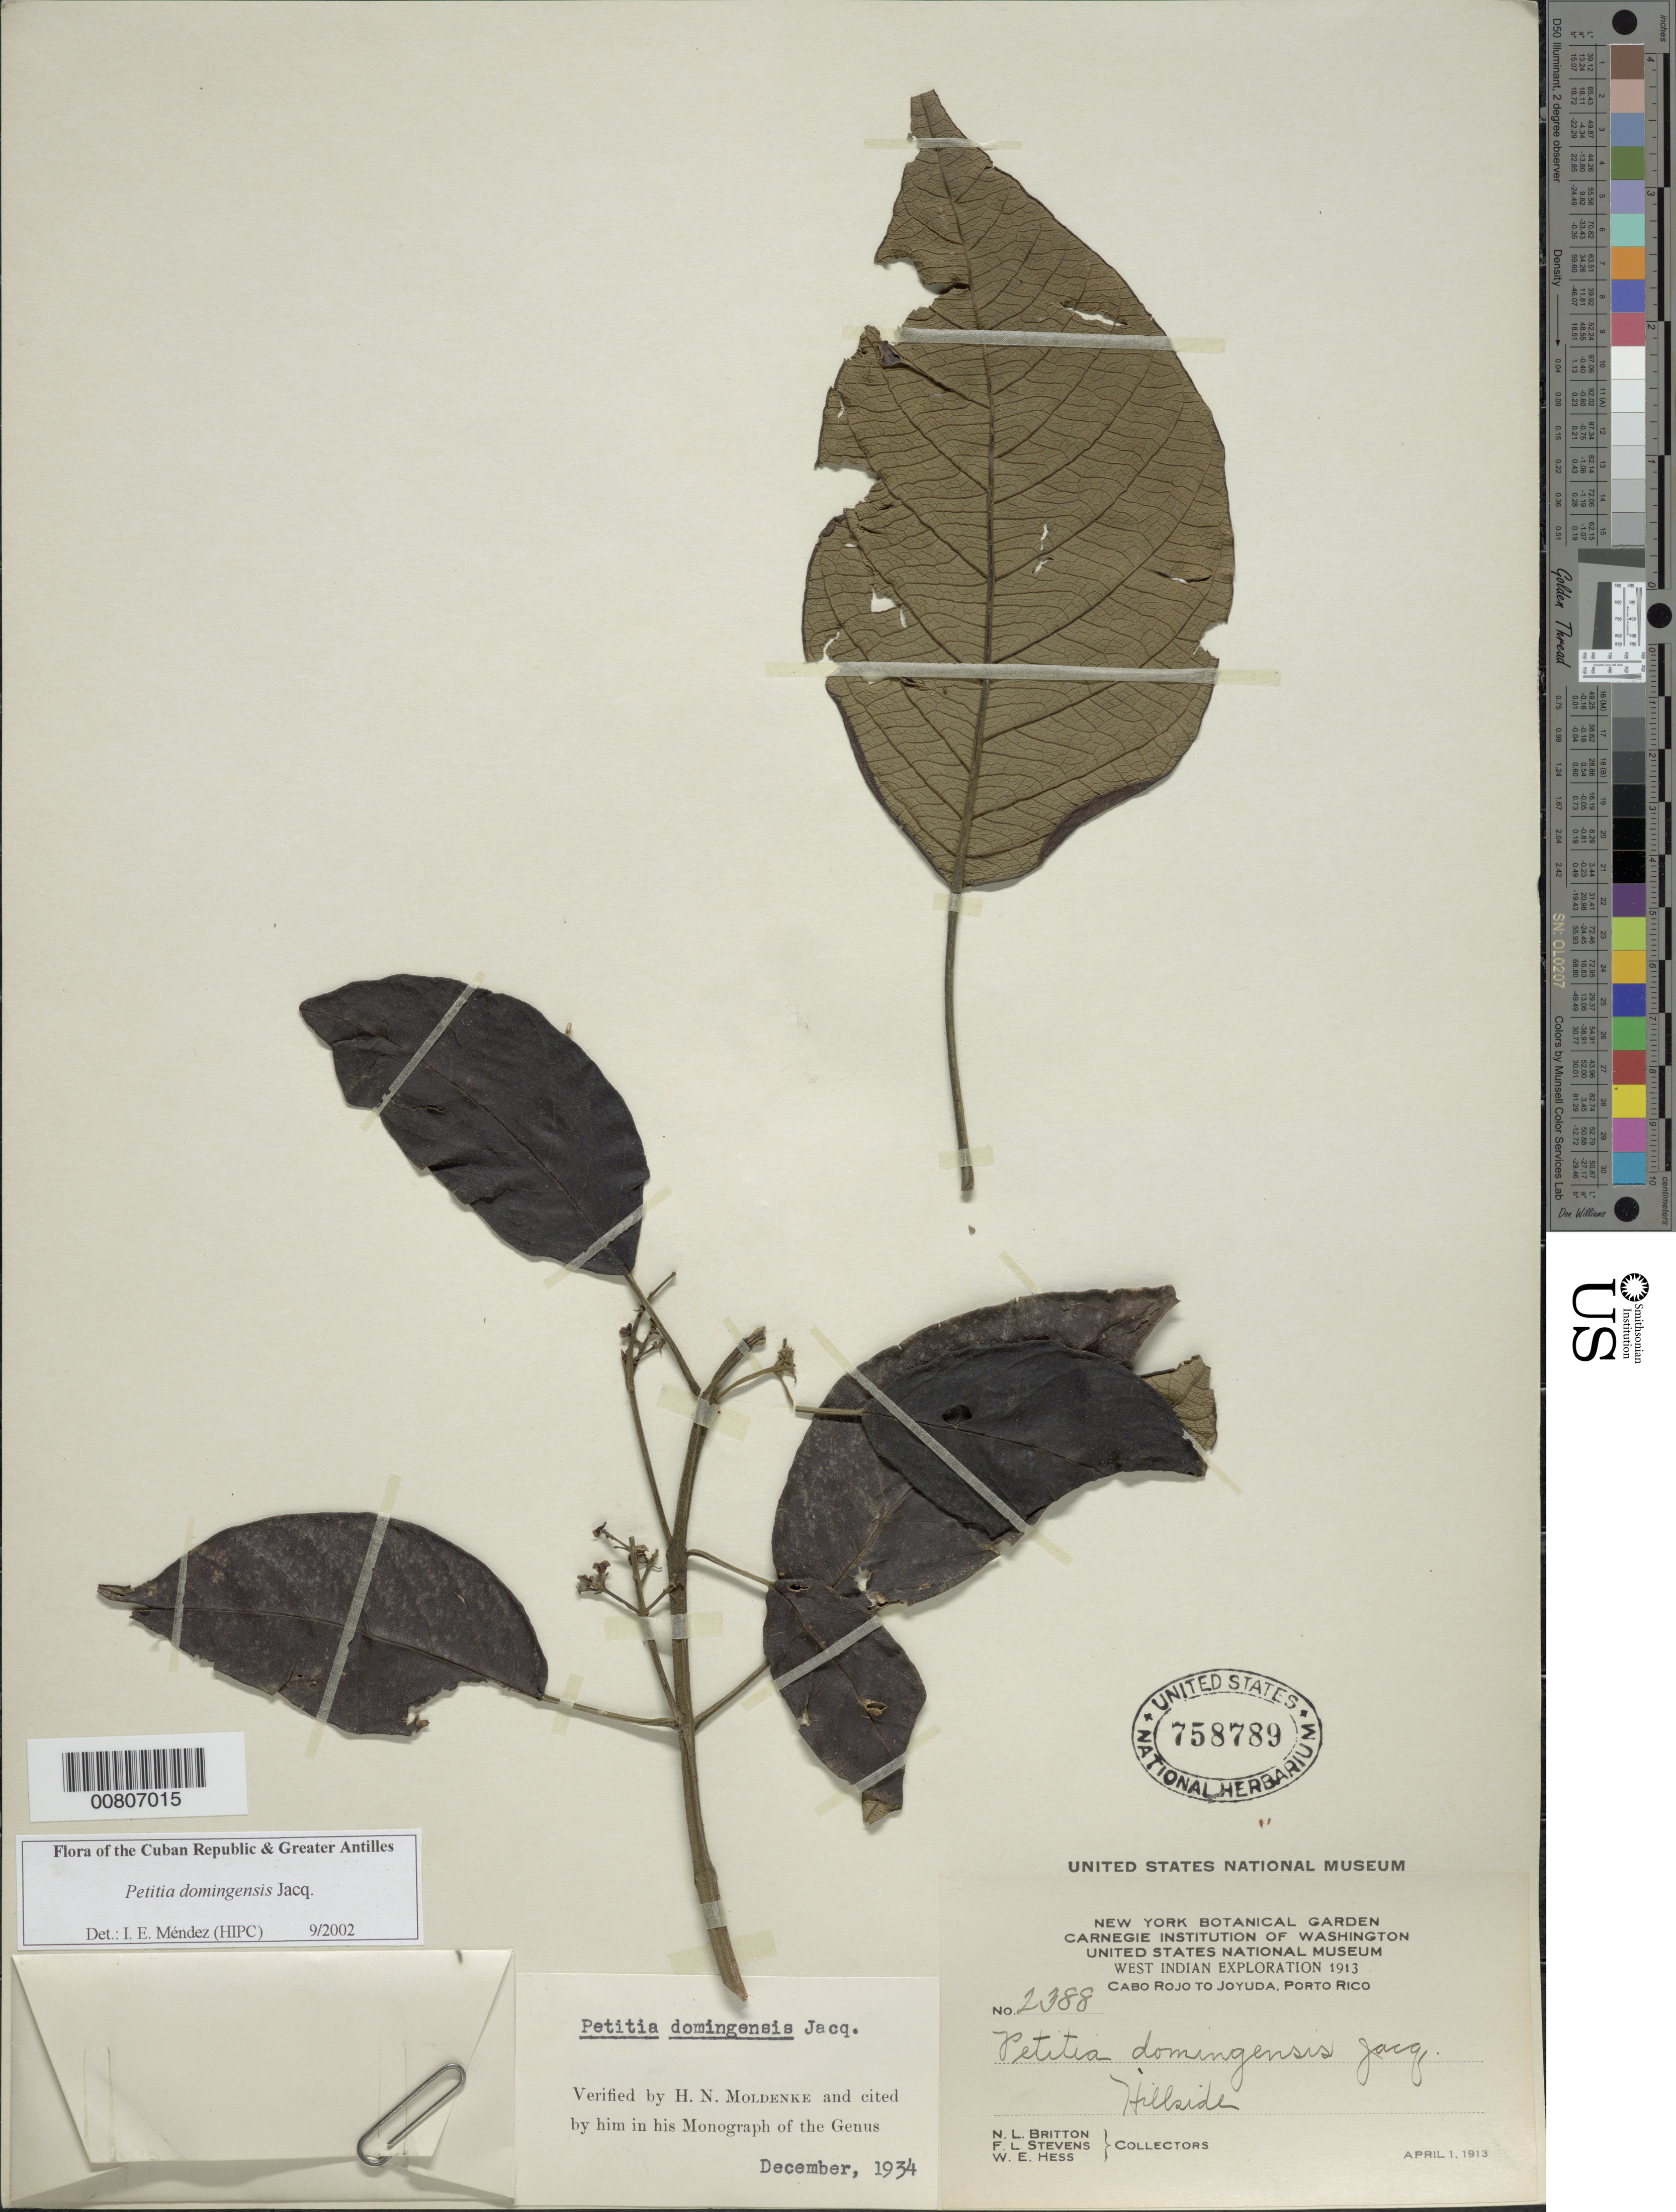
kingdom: Plantae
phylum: Tracheophyta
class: Magnoliopsida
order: Lamiales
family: Lamiaceae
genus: Petitia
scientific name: Petitia domingensis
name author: Jacq.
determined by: Méndez, Isidro E., (HIPC)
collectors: N. Britton, F. L. Stevens & W. Hess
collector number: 2388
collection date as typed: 01 Apr 1913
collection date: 1913-04-01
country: Puerto Rico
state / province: Cabo Rojo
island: Puerto Rico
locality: Cabo Rojo to Joyuda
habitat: Hillside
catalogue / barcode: US 758789